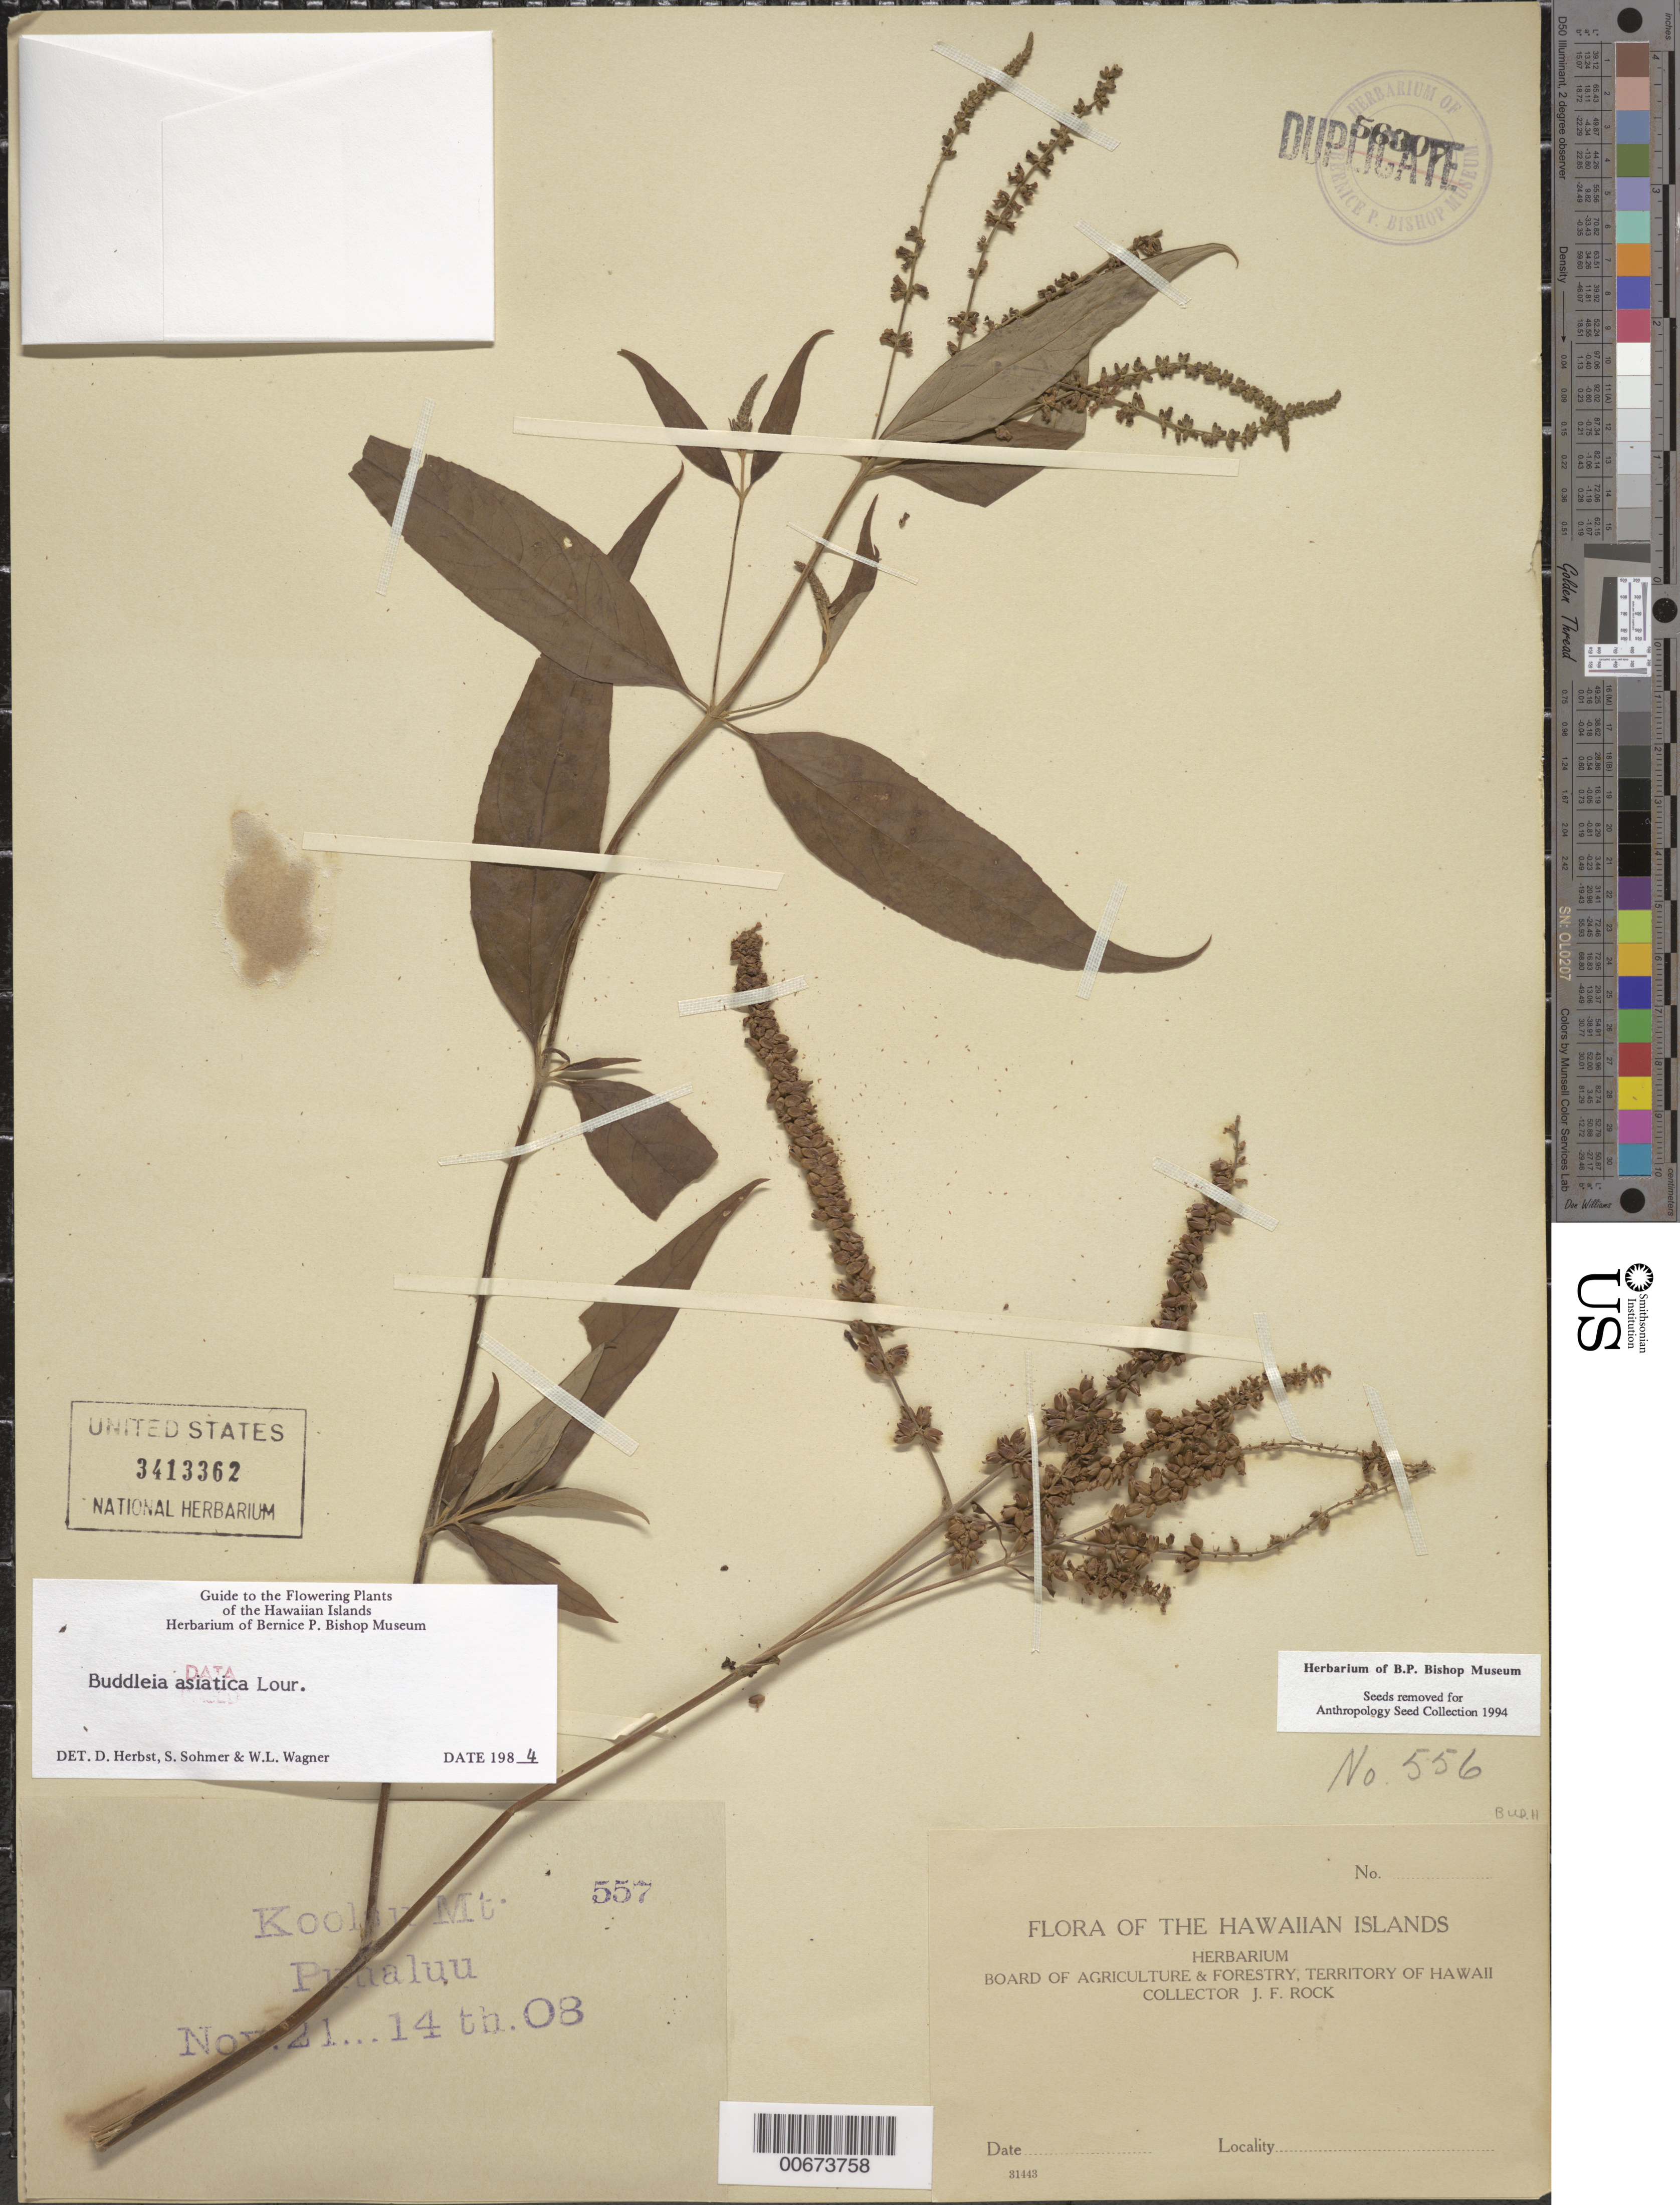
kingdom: Plantae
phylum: Tracheophyta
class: Magnoliopsida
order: Lamiales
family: Scrophulariaceae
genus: Buddleja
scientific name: Buddleja asiatica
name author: Lour.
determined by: Herbst, D. R.; Sohmer, S. H.; Wagner, W. L.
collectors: J. F. Rock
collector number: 557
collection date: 1908-11-21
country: United States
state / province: Hawaii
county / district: Honolulu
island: Oahu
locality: Koolau Mt., Punaluu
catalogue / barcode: US 3413362